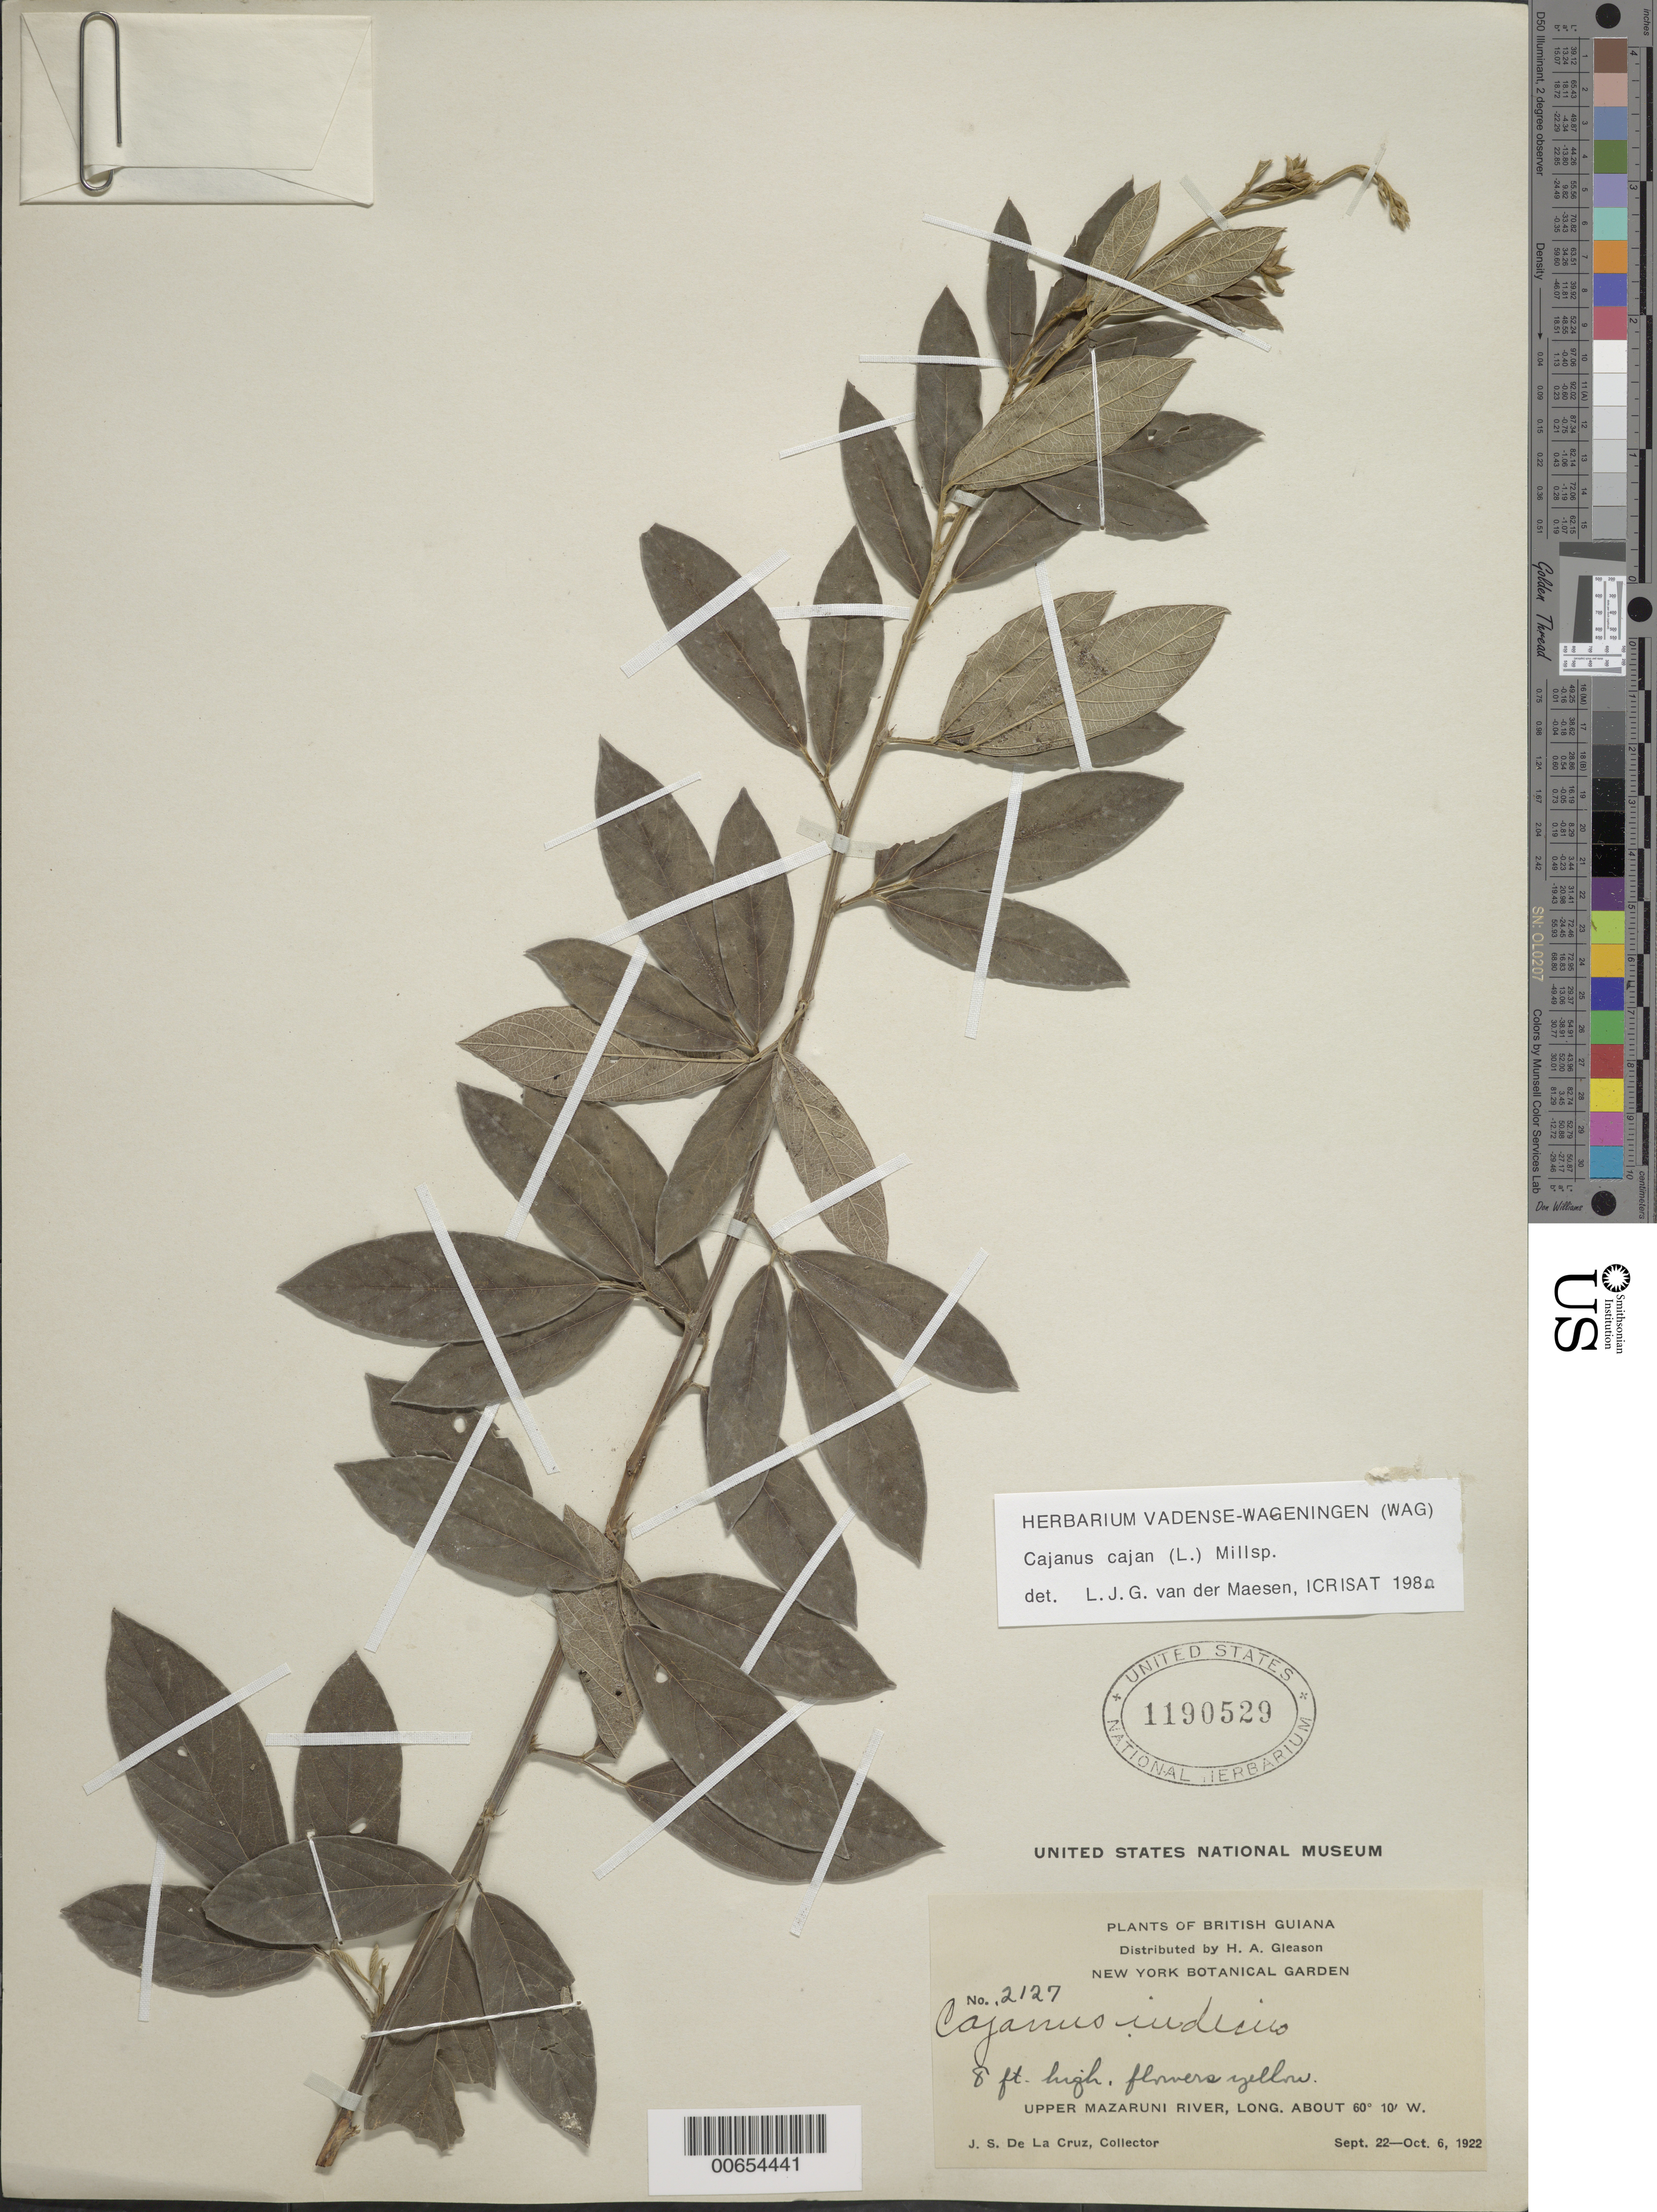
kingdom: Plantae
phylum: Tracheophyta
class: Magnoliopsida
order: Fabales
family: Fabaceae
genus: Cajanus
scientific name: Cajanus cajan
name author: (L.) Huth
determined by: Van Der Maesen, L. J. G., (WAG), Wageningen University (Netherlands)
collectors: J. S. de la Cruz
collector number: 2127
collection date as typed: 22-Sep-22 to 6-Oct-22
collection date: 1922-09-22/1922-10-06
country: Guyana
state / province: Cuyuni-Mazaruni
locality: Upper Mazaruni R.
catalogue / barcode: US 1190529